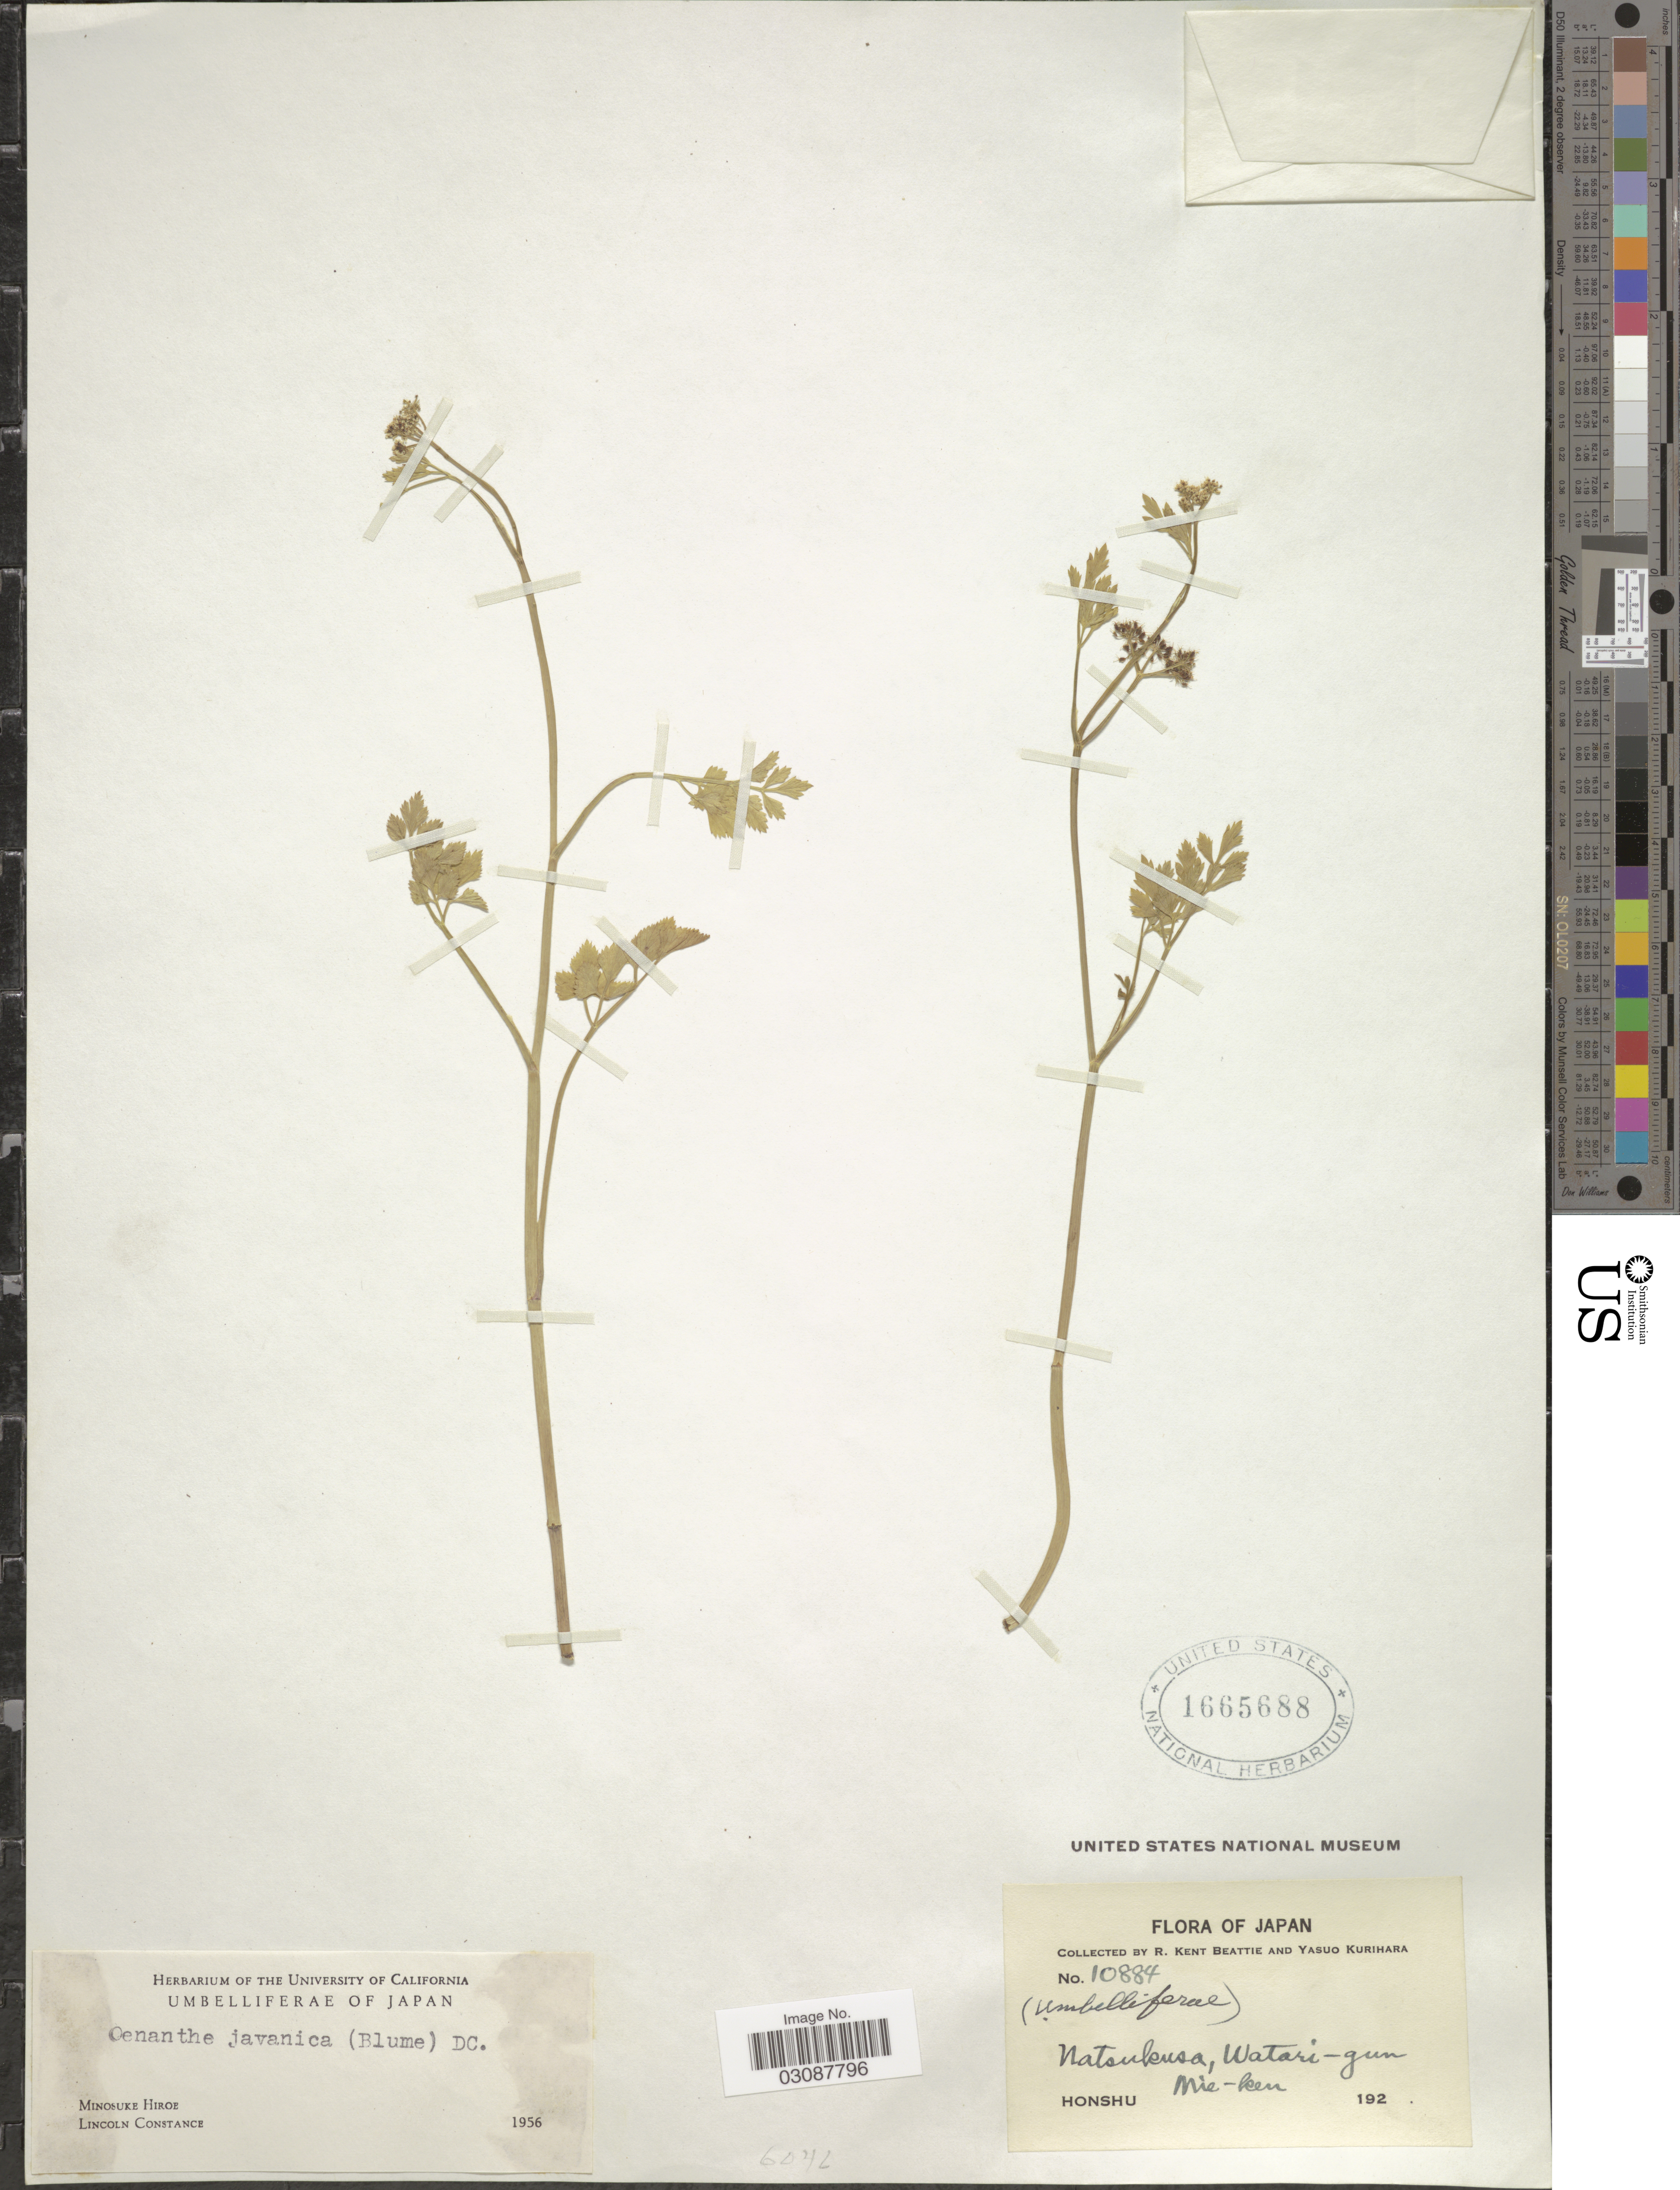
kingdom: Plantae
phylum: Tracheophyta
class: Magnoliopsida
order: Apiales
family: Apiaceae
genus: Oenanthe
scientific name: Oenanthe javanica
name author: (Blume) DC.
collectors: R. K. Beattie & Y. Kurihara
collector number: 10884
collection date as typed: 192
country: Japan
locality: Ntasukusa, Watari-gun, Mie-ken.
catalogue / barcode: US 1665688